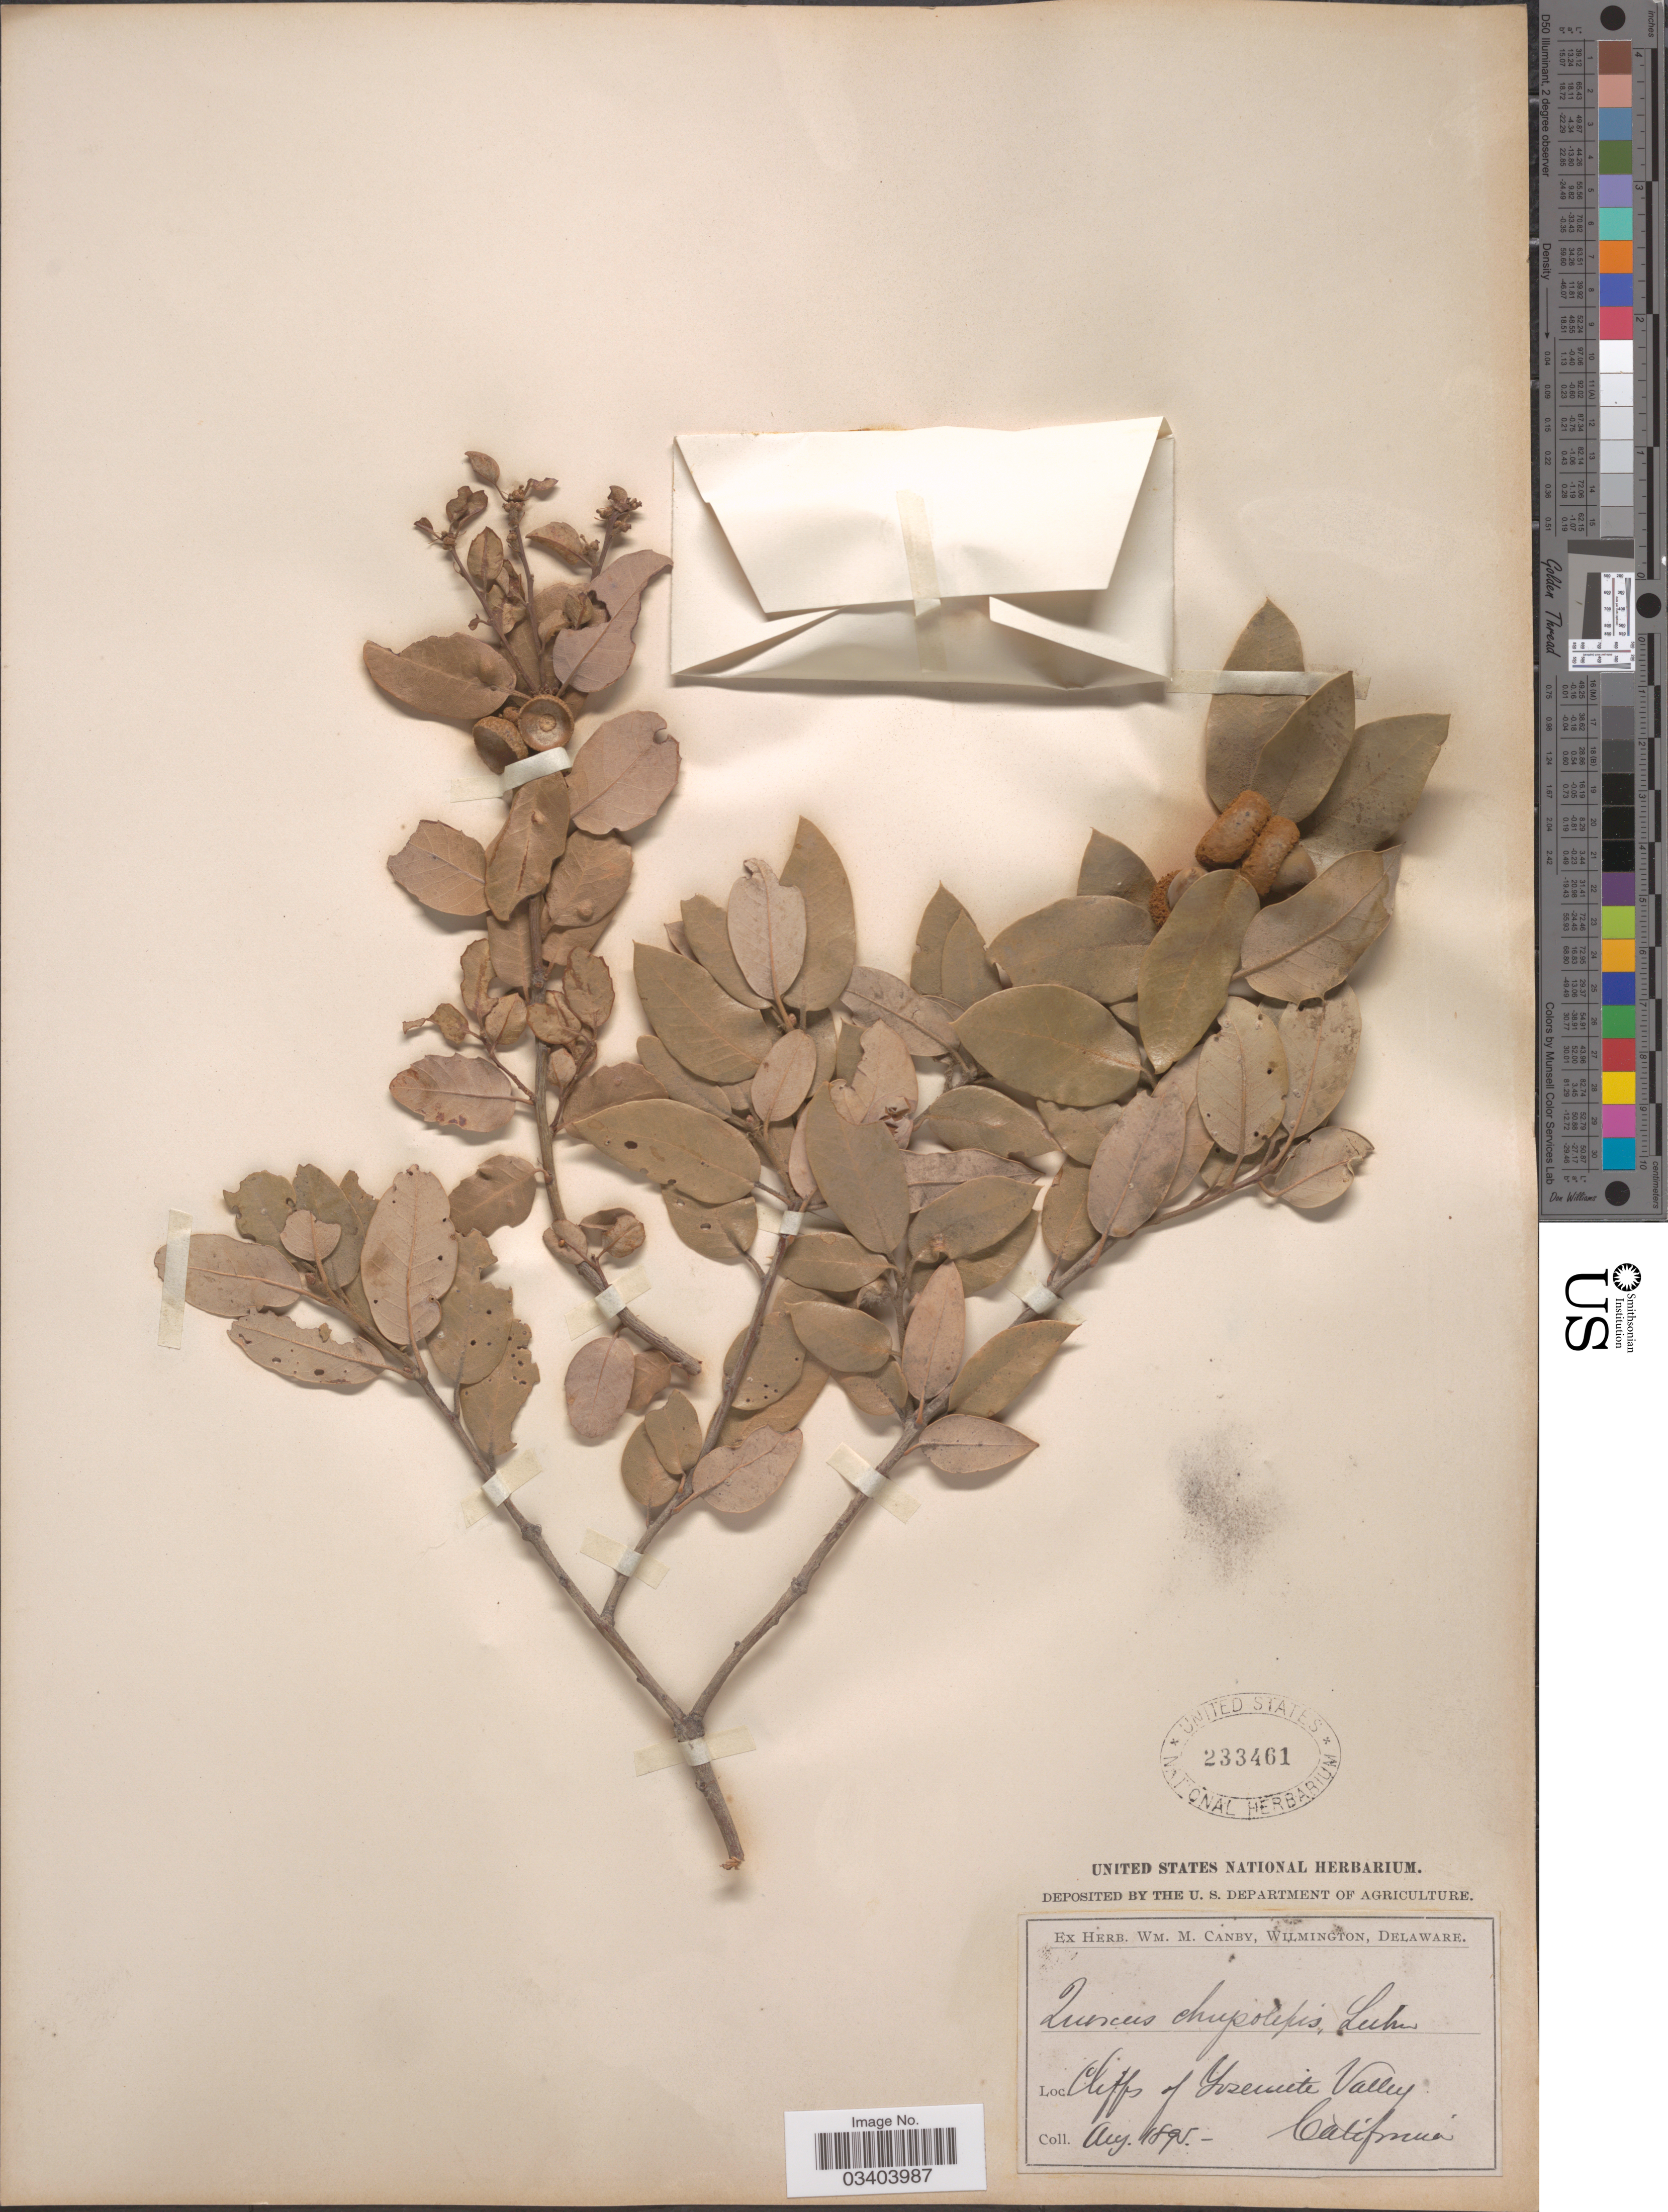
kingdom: Plantae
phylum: Tracheophyta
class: Magnoliopsida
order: Fagales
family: Fagaceae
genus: Quercus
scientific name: Quercus chrysolepis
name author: Liebm.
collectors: ex herb. W.M. Canby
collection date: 1895-08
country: United States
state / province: California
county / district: Mariposa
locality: Cliffs of Yosemite Valley.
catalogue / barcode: US 233461